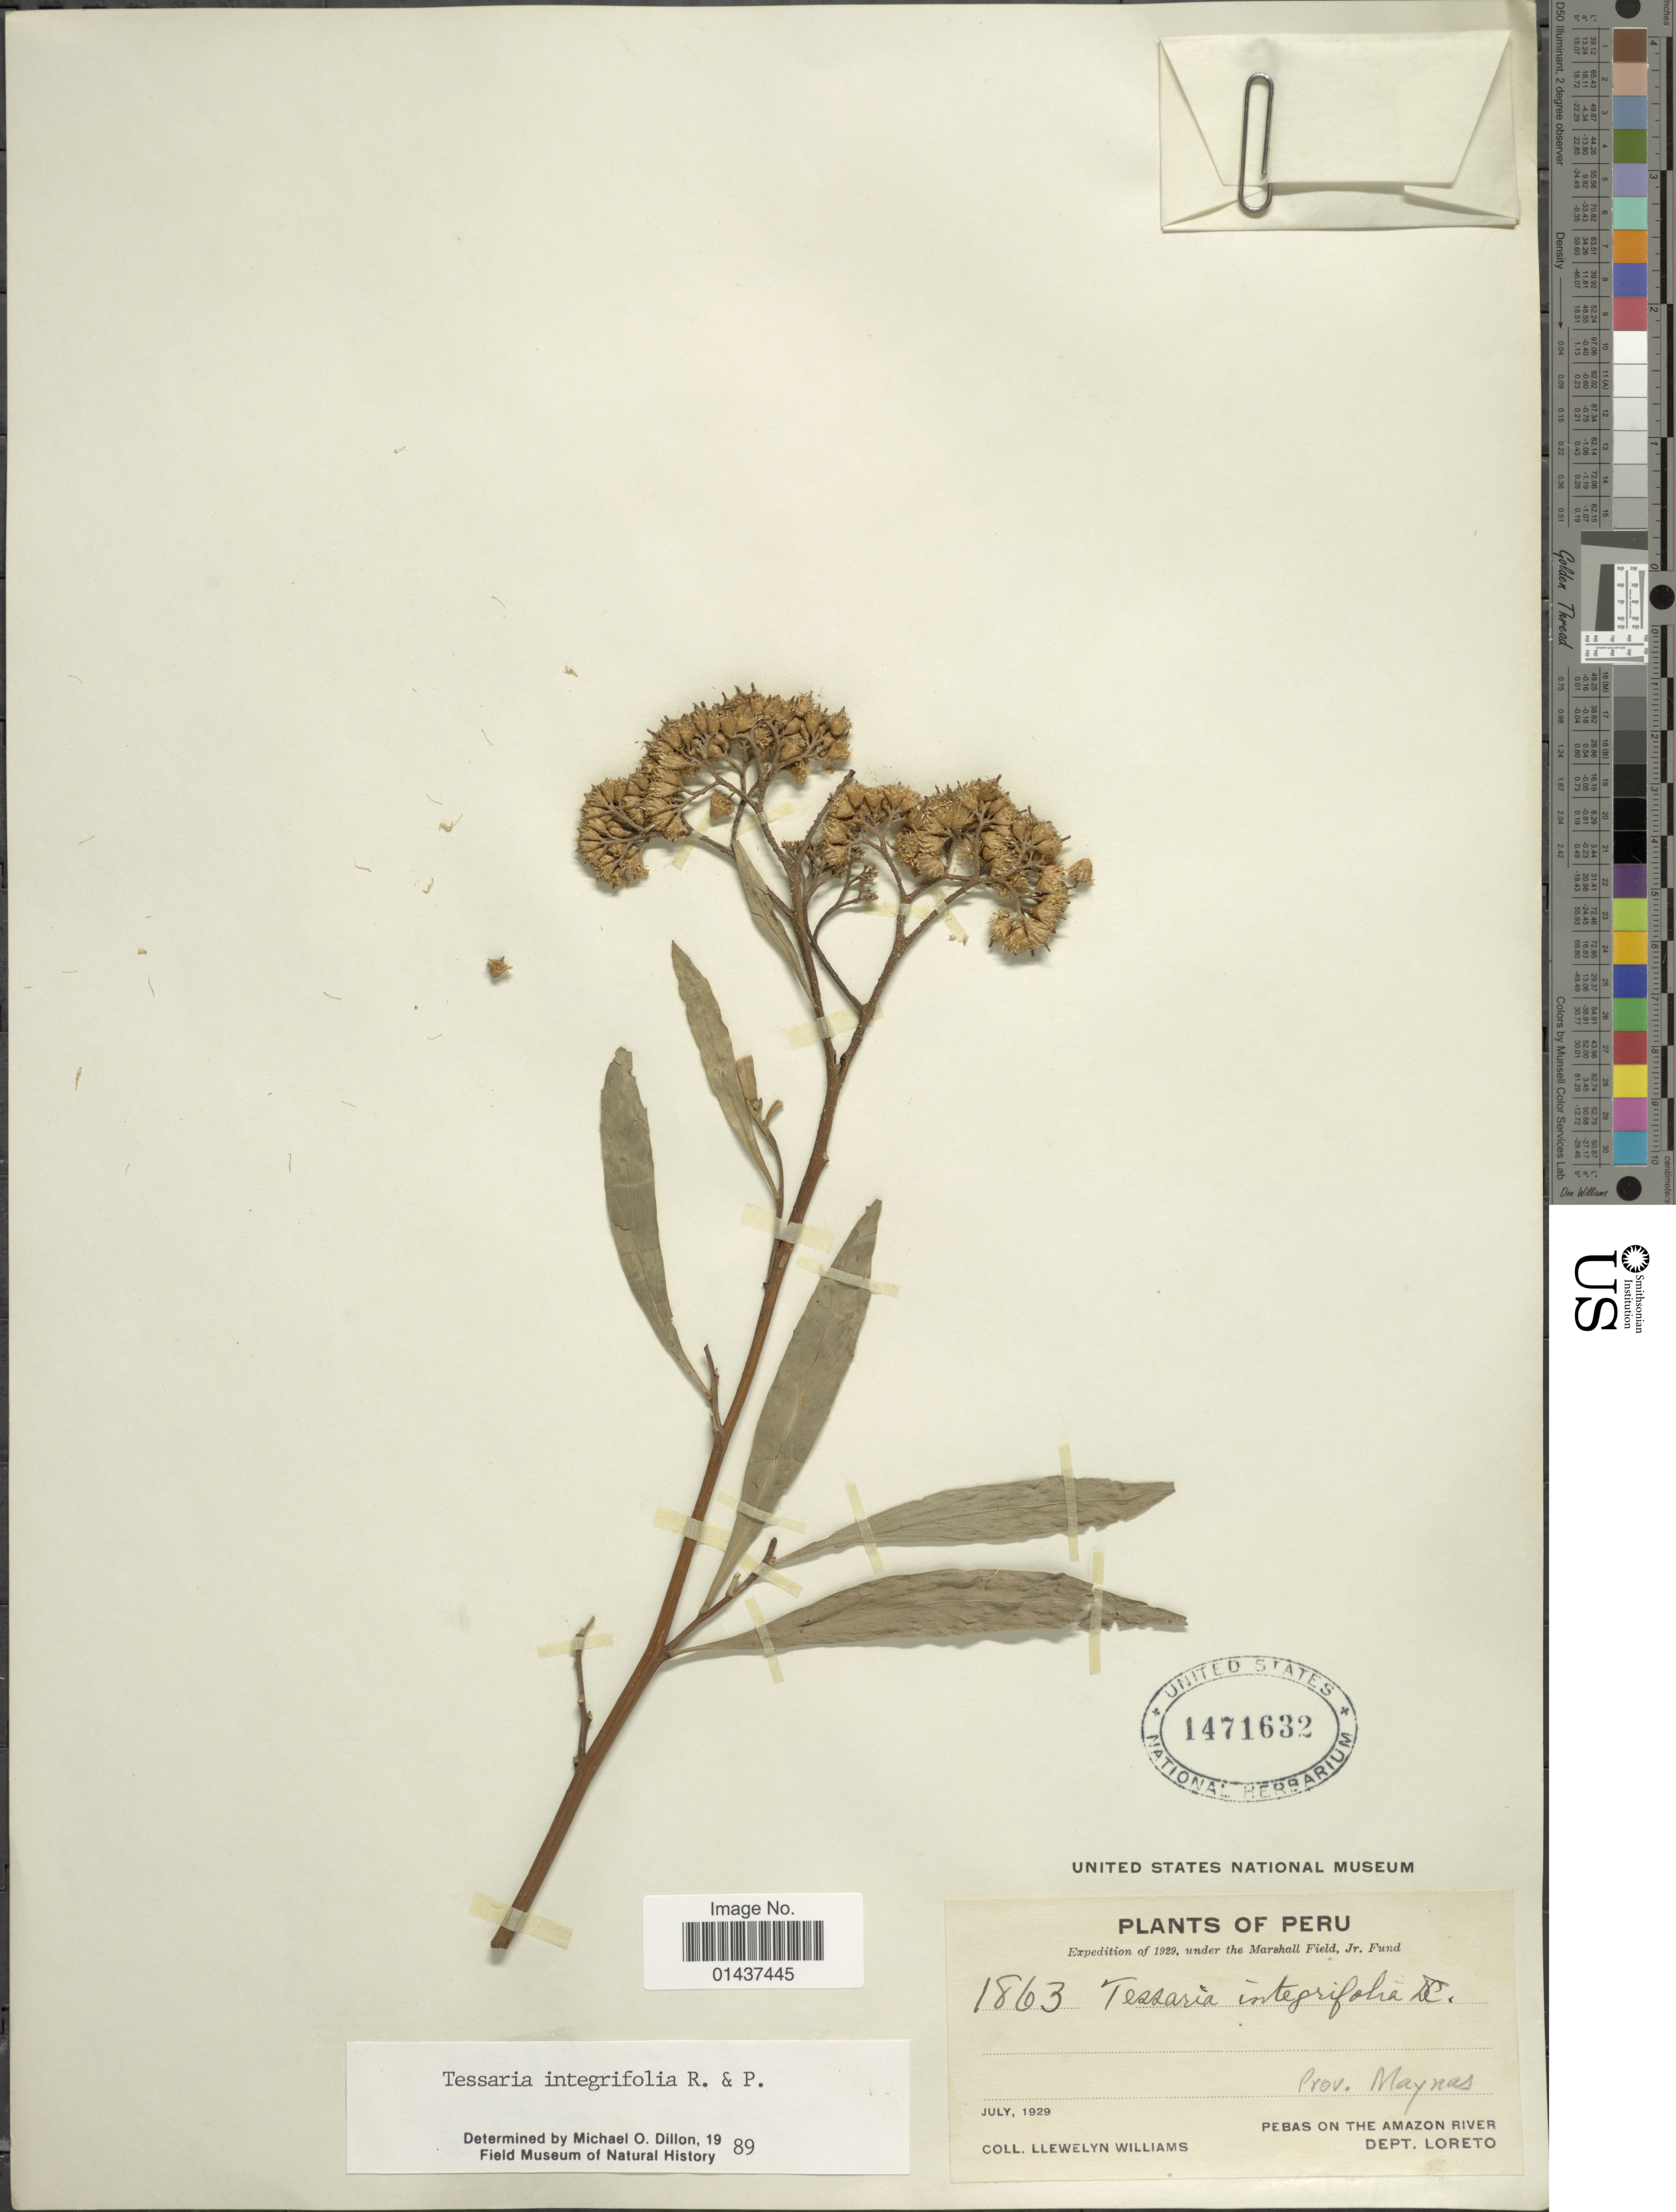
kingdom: Plantae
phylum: Tracheophyta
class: Magnoliopsida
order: Asterales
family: Asteraceae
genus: Tessaria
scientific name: Tessaria integrifolia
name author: Ruiz & Pav.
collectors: Ll. Williams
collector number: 1863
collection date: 1929-07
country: Peru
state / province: Loreto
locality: Prov. Maynas, Pebas on the Amazon River Dept. Loreto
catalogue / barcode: US 1471632